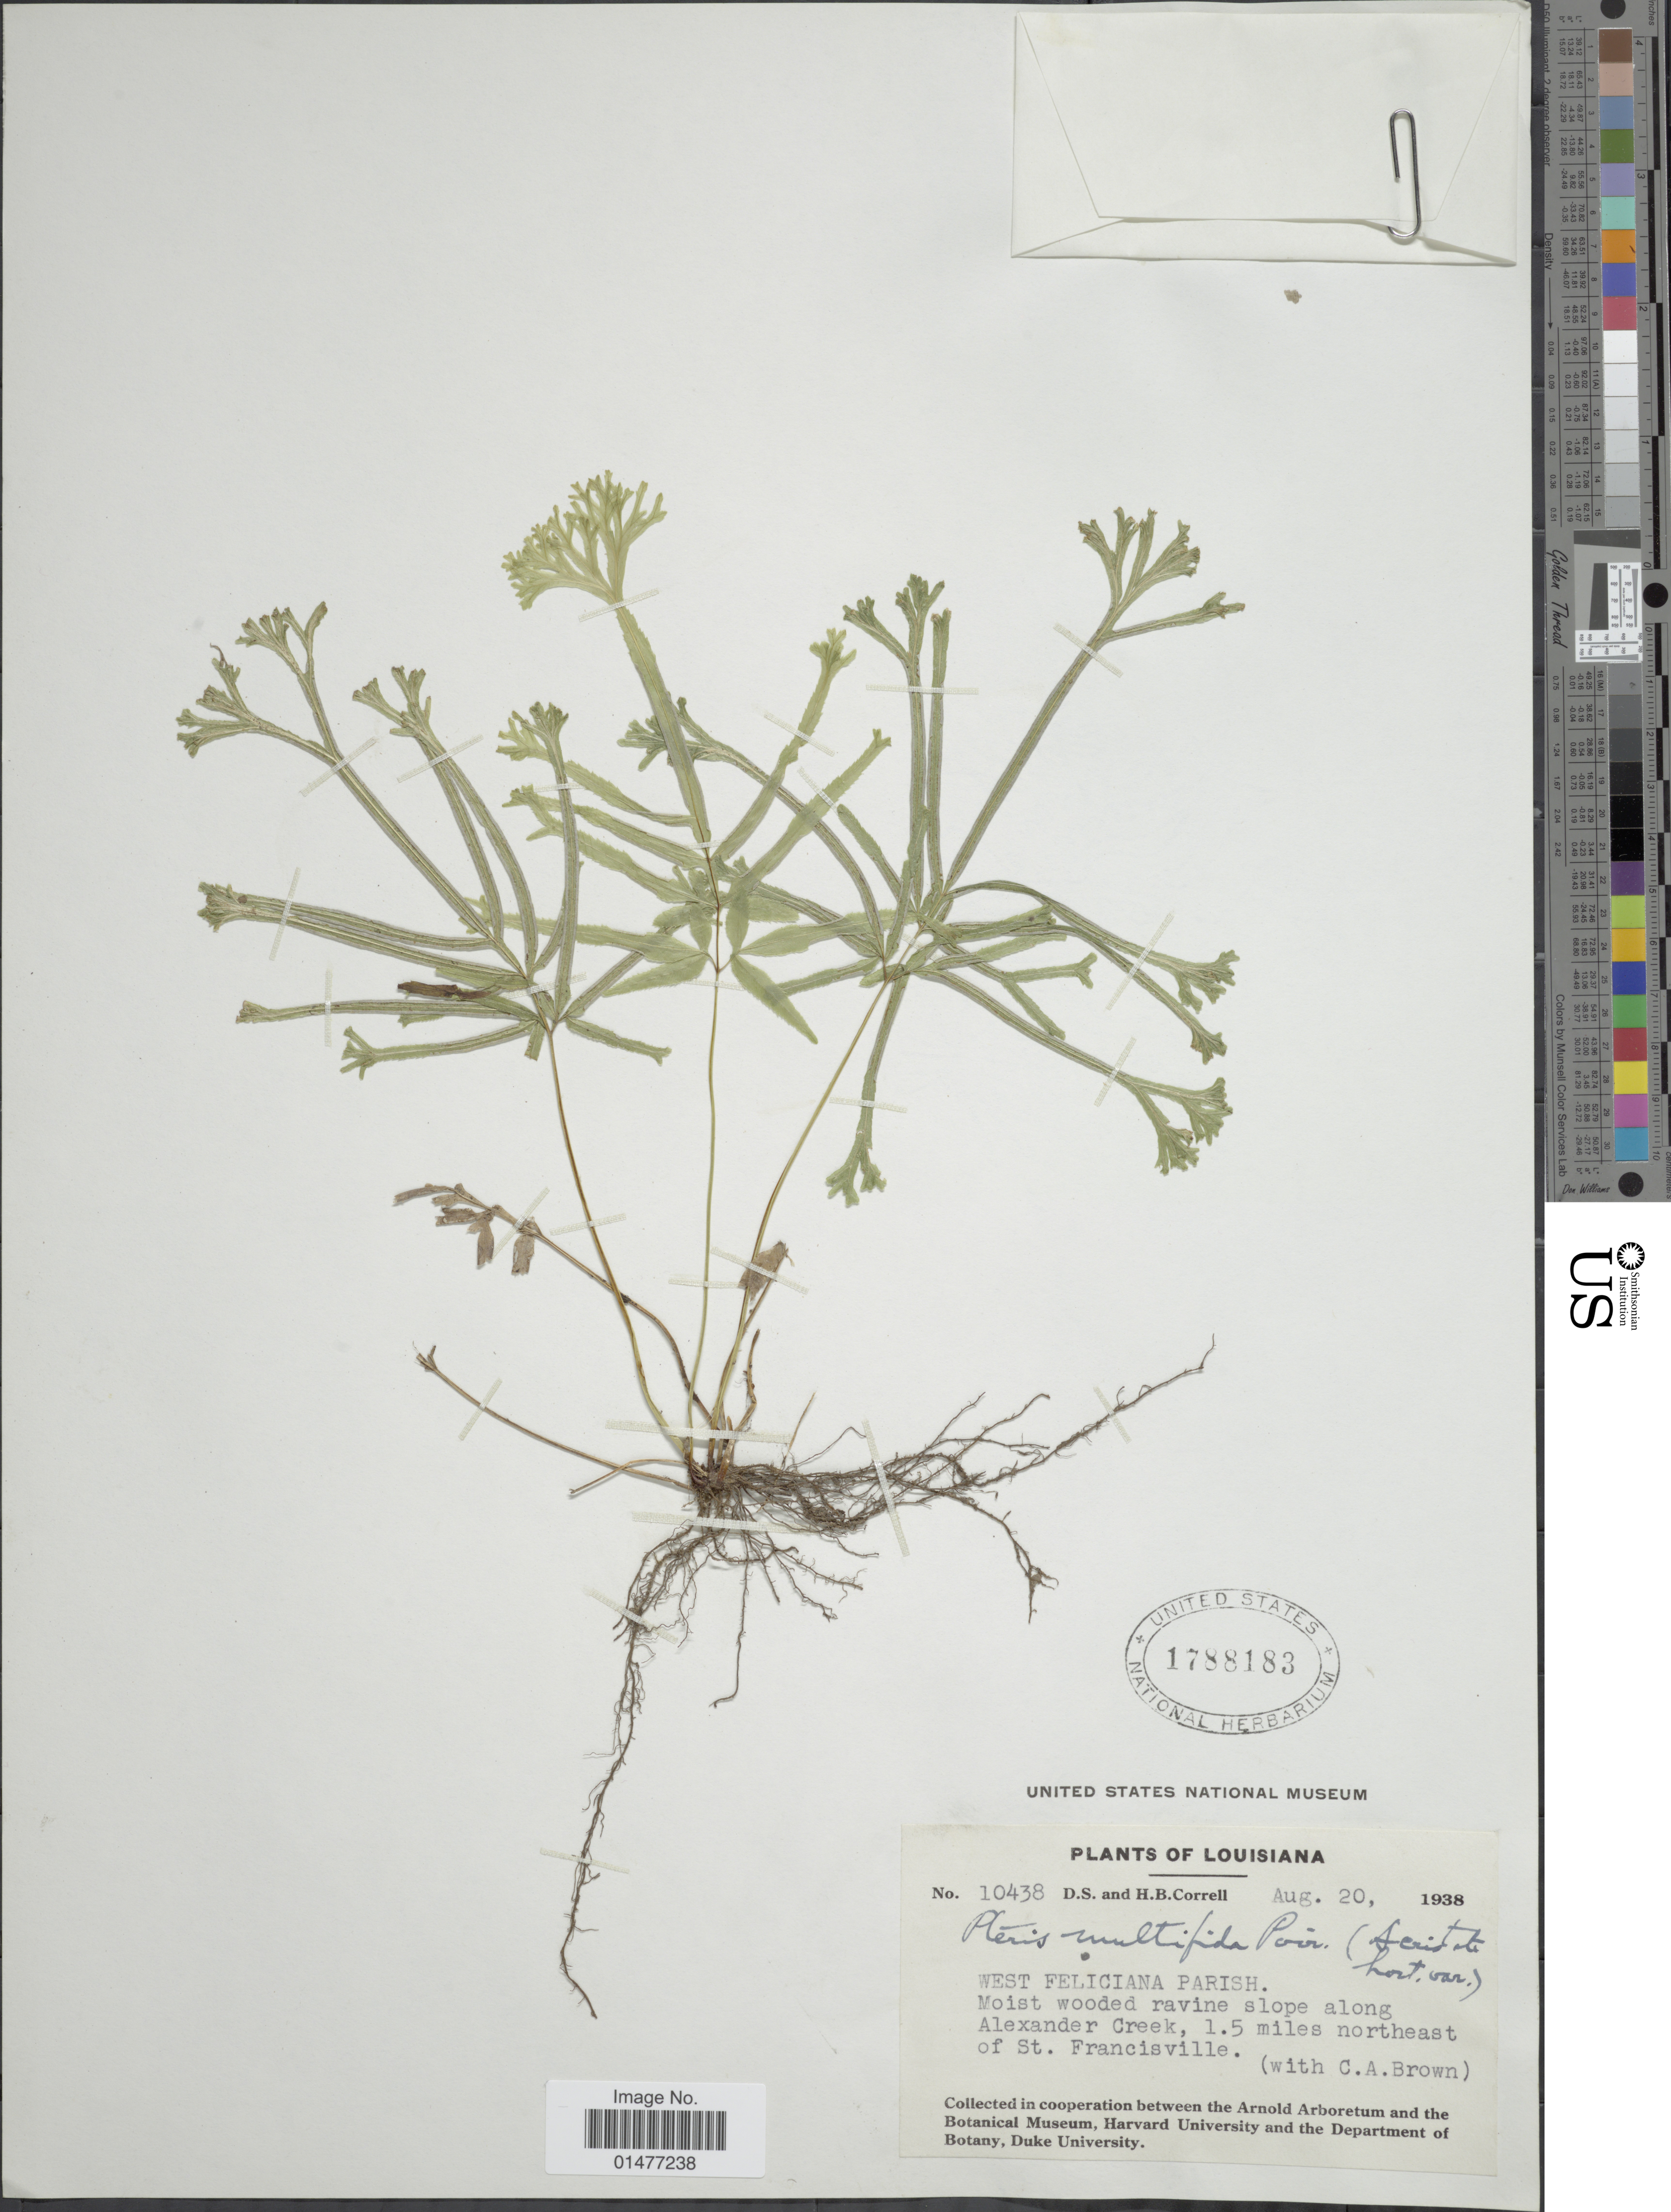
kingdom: Plantae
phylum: Tracheophyta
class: Polypodiopsida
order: Polypodiales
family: Pteridaceae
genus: Pteris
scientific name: Pteris multifida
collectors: D. S. Correll & H. Correll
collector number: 10438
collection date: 1938-08-20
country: United States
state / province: Louisiana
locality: Louisiana, West Feliciana Parish. Moist wooded ravine slope along Alexander Creek, 1.5 miles northeast of St. Francisville.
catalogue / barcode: US 1788183